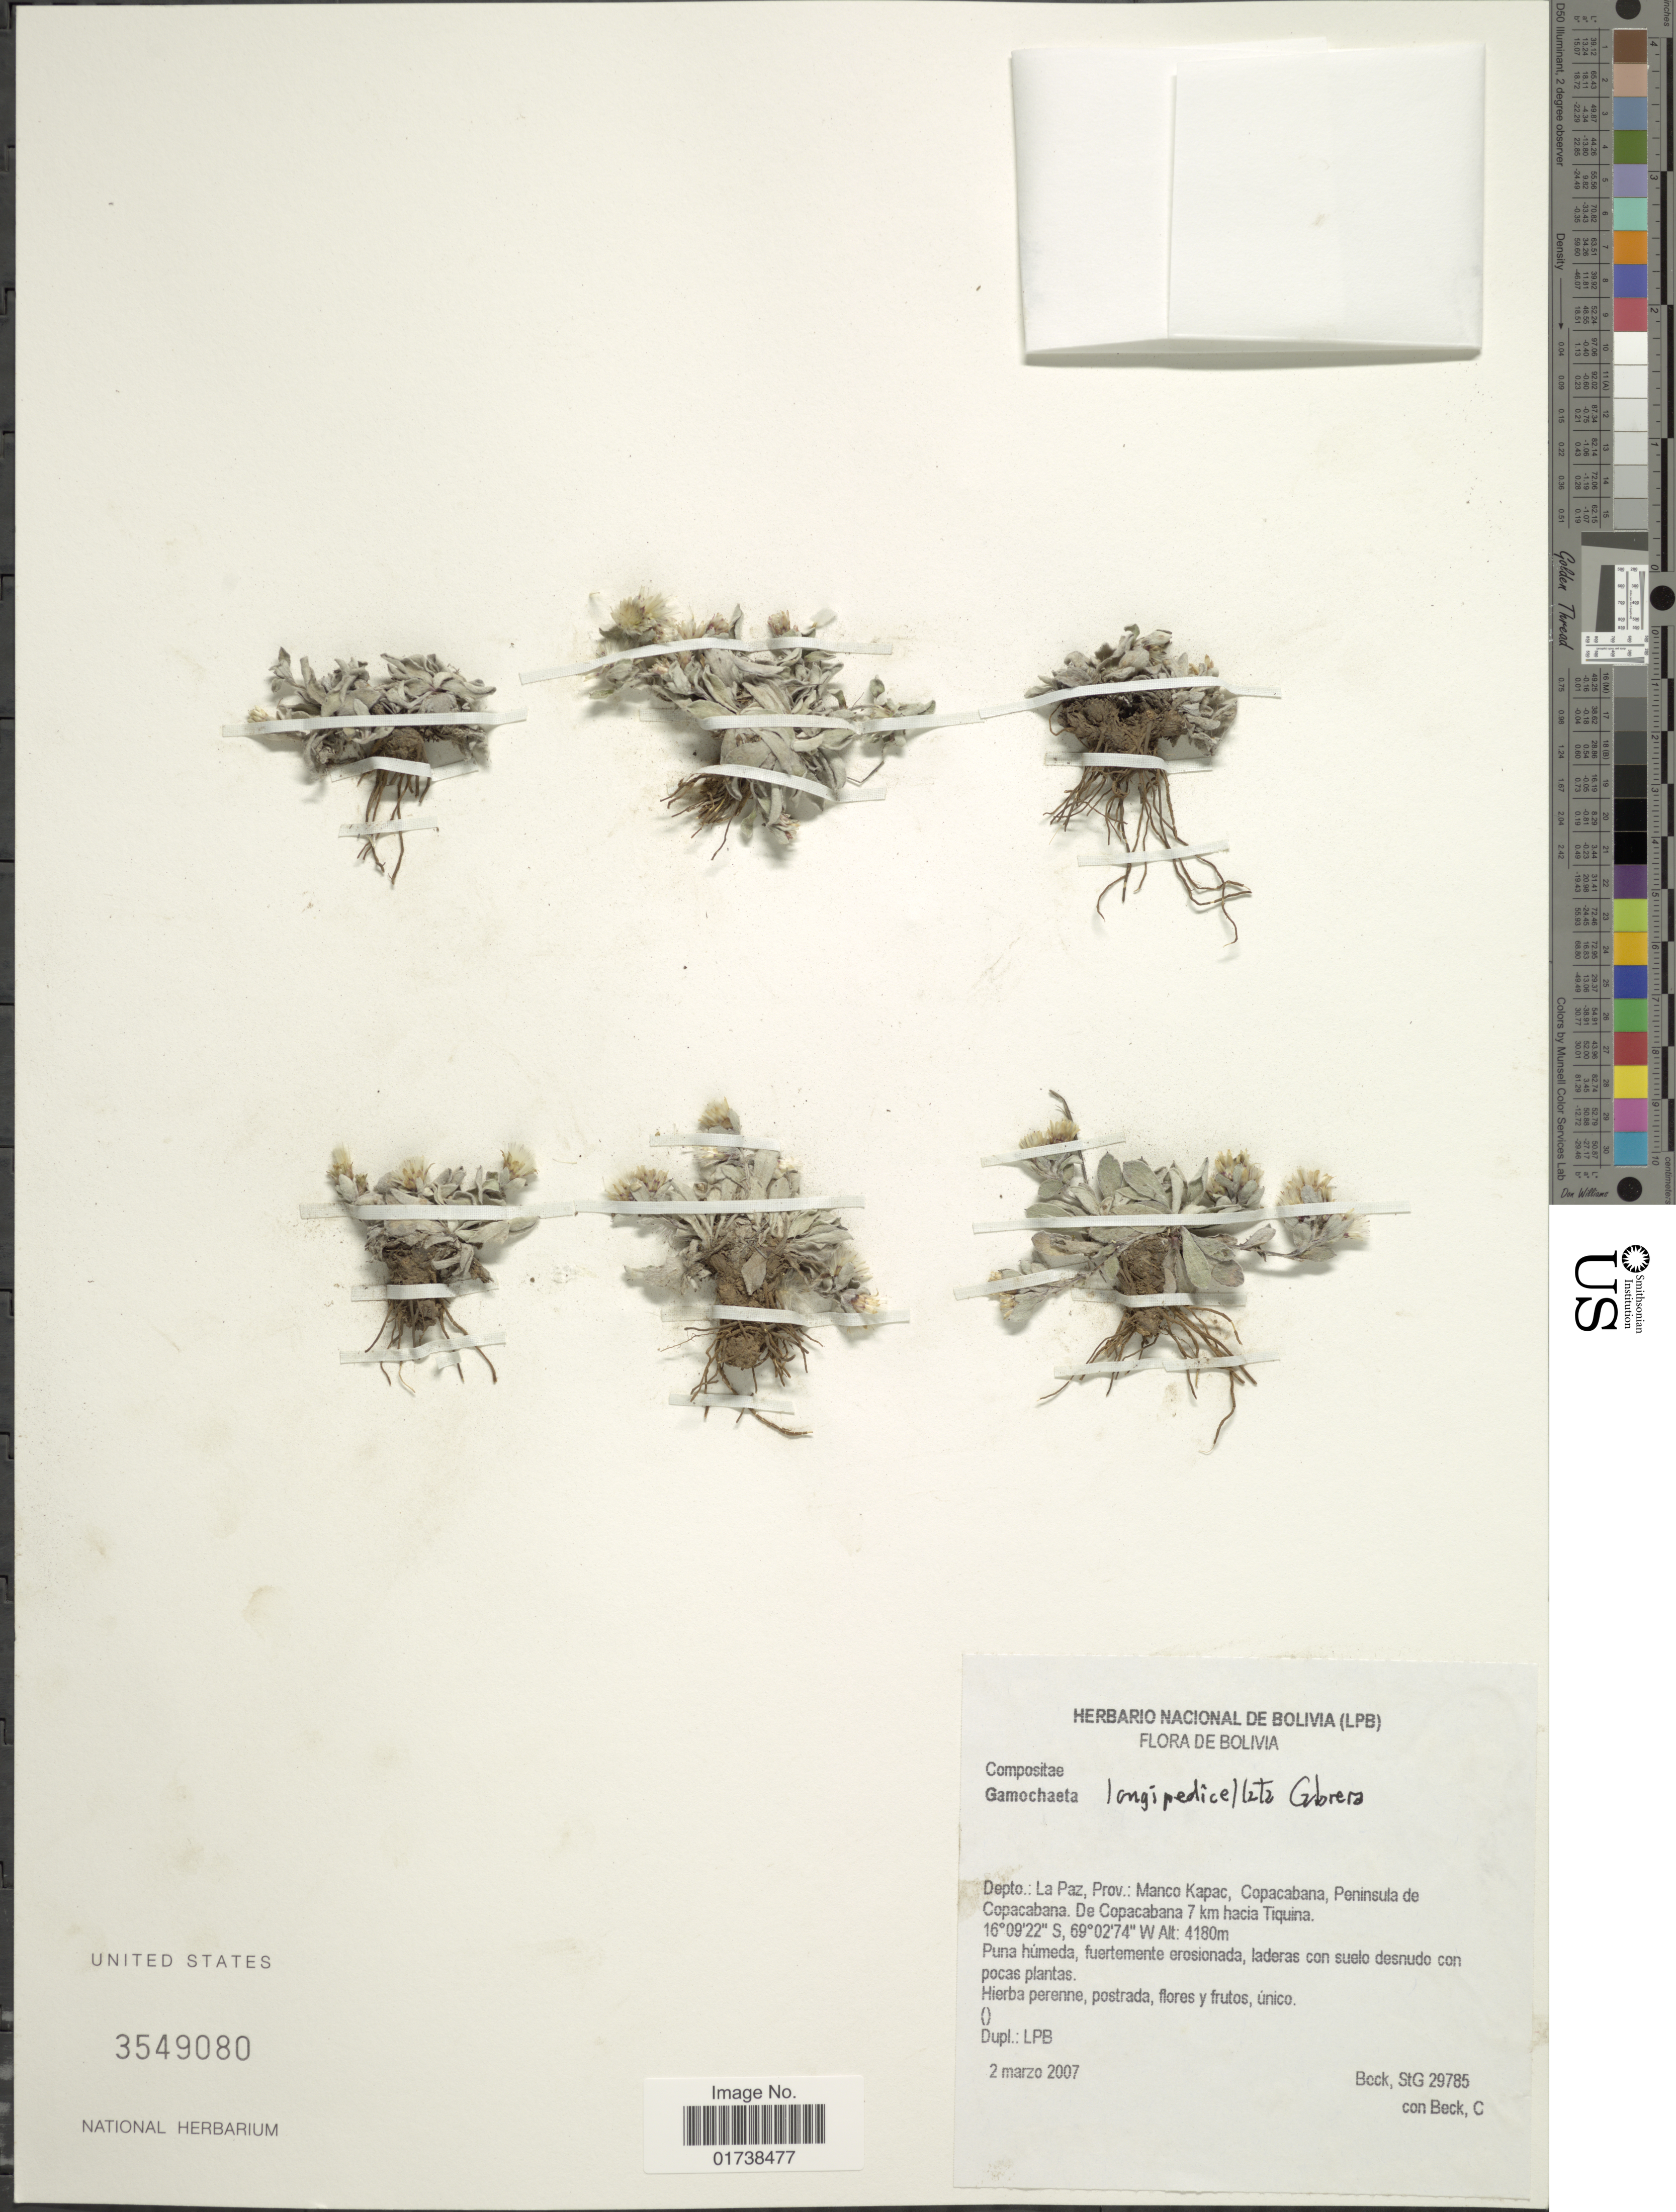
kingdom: Plantae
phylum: Tracheophyta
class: Magnoliopsida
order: Asterales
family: Asteraceae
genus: Gamochaeta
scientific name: Gamochaeta longipedicellata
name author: Cabrera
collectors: S. G. Beck & C. K. Beck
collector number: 29785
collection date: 2007-03-02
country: Bolivia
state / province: La Paz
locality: Prov. Manco Kapac, Copacabana, Peninsula de Copacabana, De Copacabana 7 km hacia Tiquina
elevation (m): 4180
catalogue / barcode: US 3549080